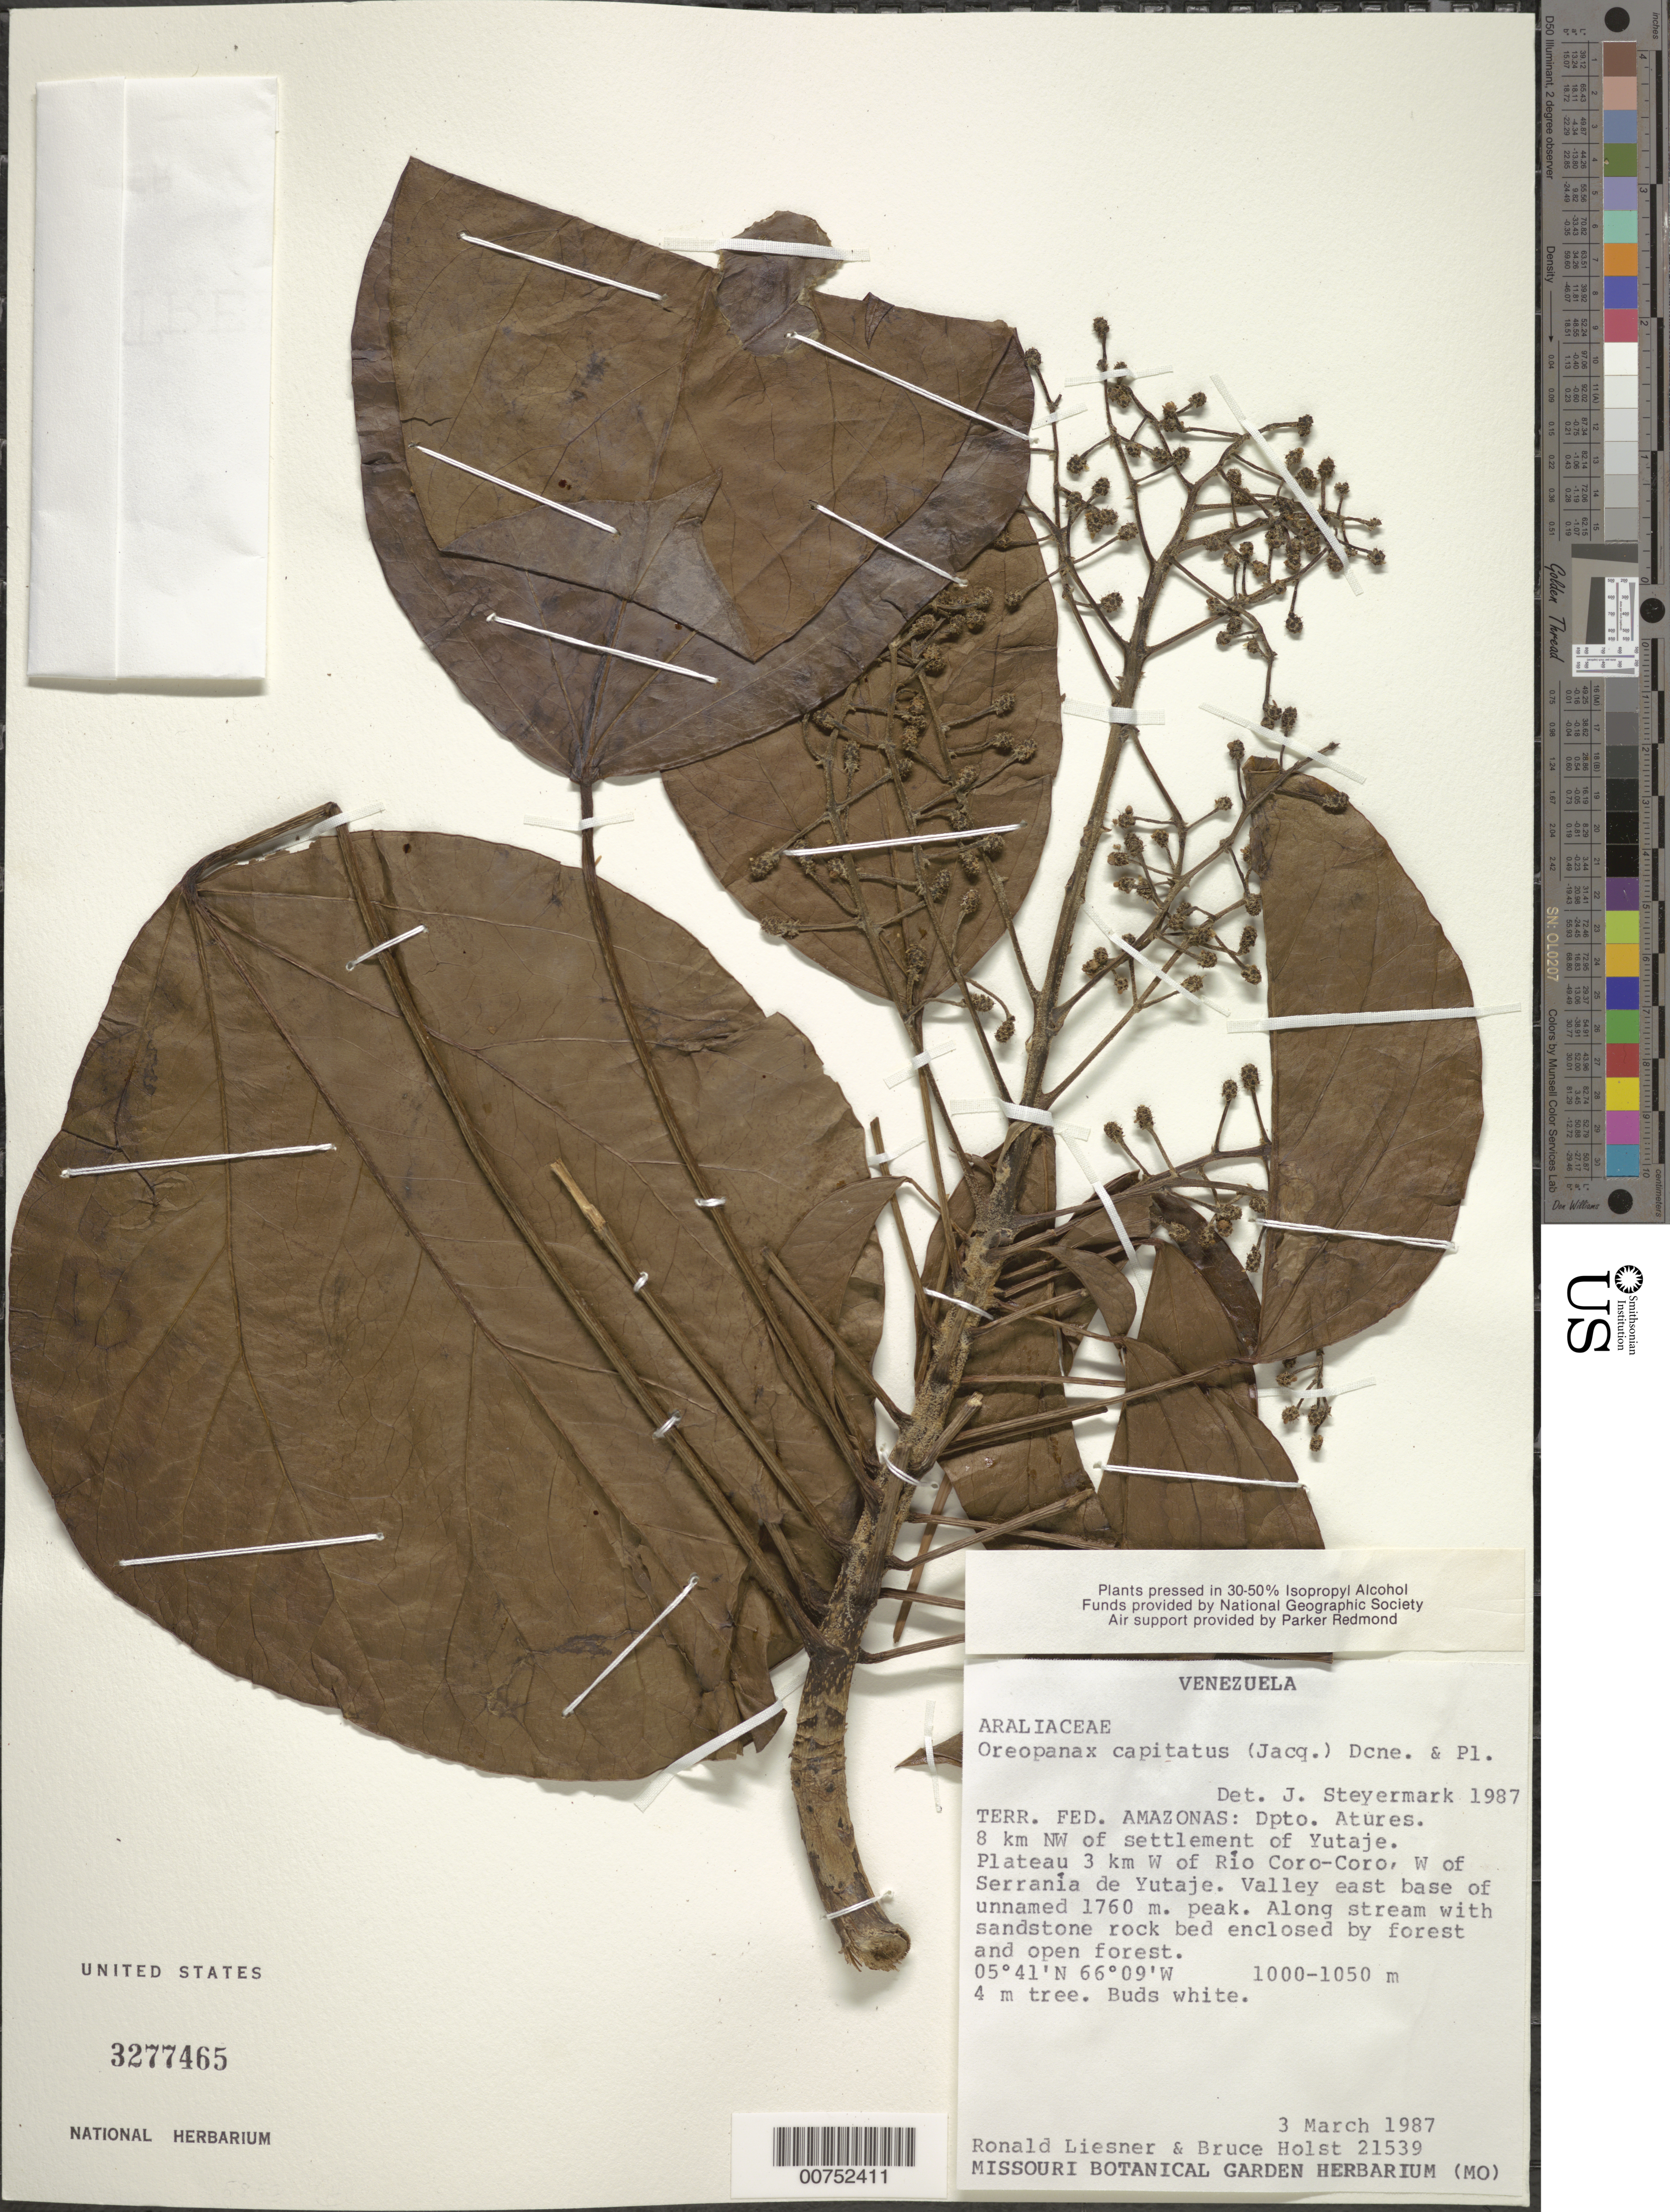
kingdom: Plantae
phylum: Tracheophyta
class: Magnoliopsida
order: Apiales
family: Araliaceae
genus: Oreopanax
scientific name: Oreopanax capitatus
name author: (Jacq.) Decne. & Planch.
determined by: Steyermark, Julian A., (VEN)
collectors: R. L. Liesner & B. Holst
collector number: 21539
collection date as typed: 3-Mar-87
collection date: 1987-03-03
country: Venezuela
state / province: Amazonas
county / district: Atures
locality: Yutajé settlement, 8 km NW of; plateau 3 km W of Río Coro-Coro, W of Serrania de Yutajé; valley east base of unnamed 1760m peak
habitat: Along stream with sandstone rock bed enclosed by forest and open forest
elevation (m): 1000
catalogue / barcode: US 3277465